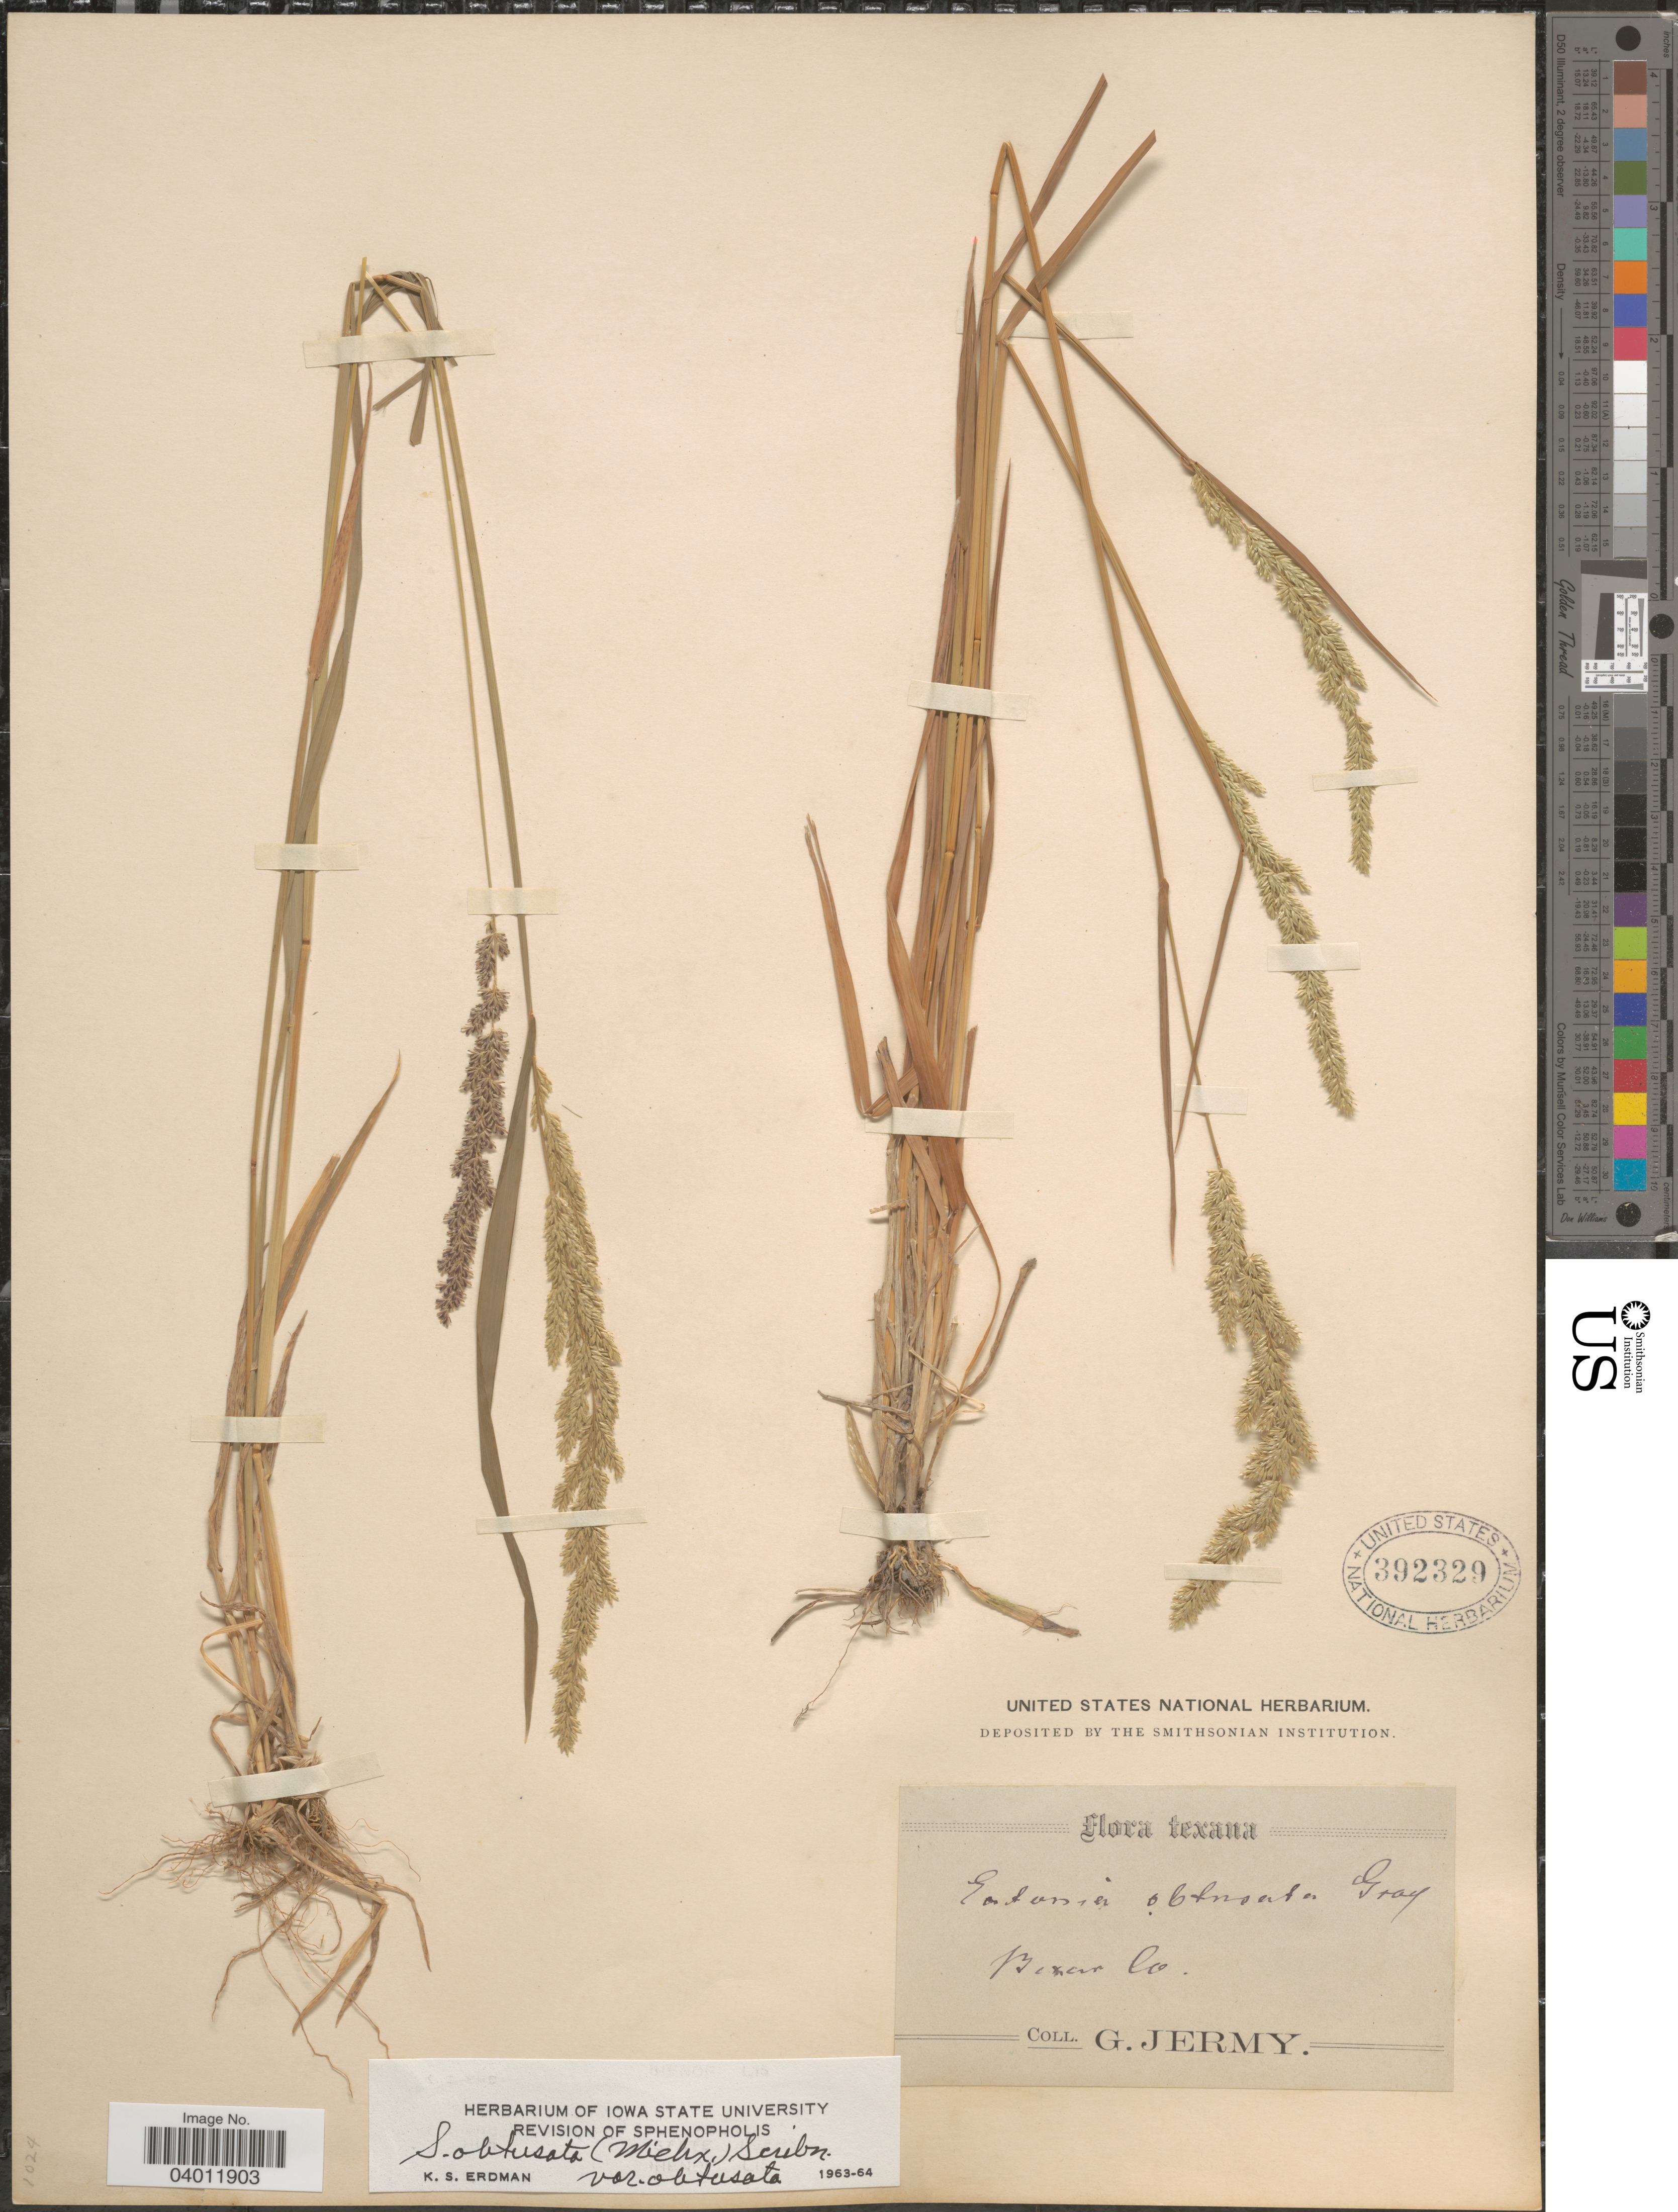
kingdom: Plantae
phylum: Tracheophyta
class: Liliopsida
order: Poales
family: Poaceae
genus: Sphenopholis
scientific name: Sphenopholis obtusata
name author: (Michx.) Scribn.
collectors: G. Jermy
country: United States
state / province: Texas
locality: Bexar Co.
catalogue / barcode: US 392329